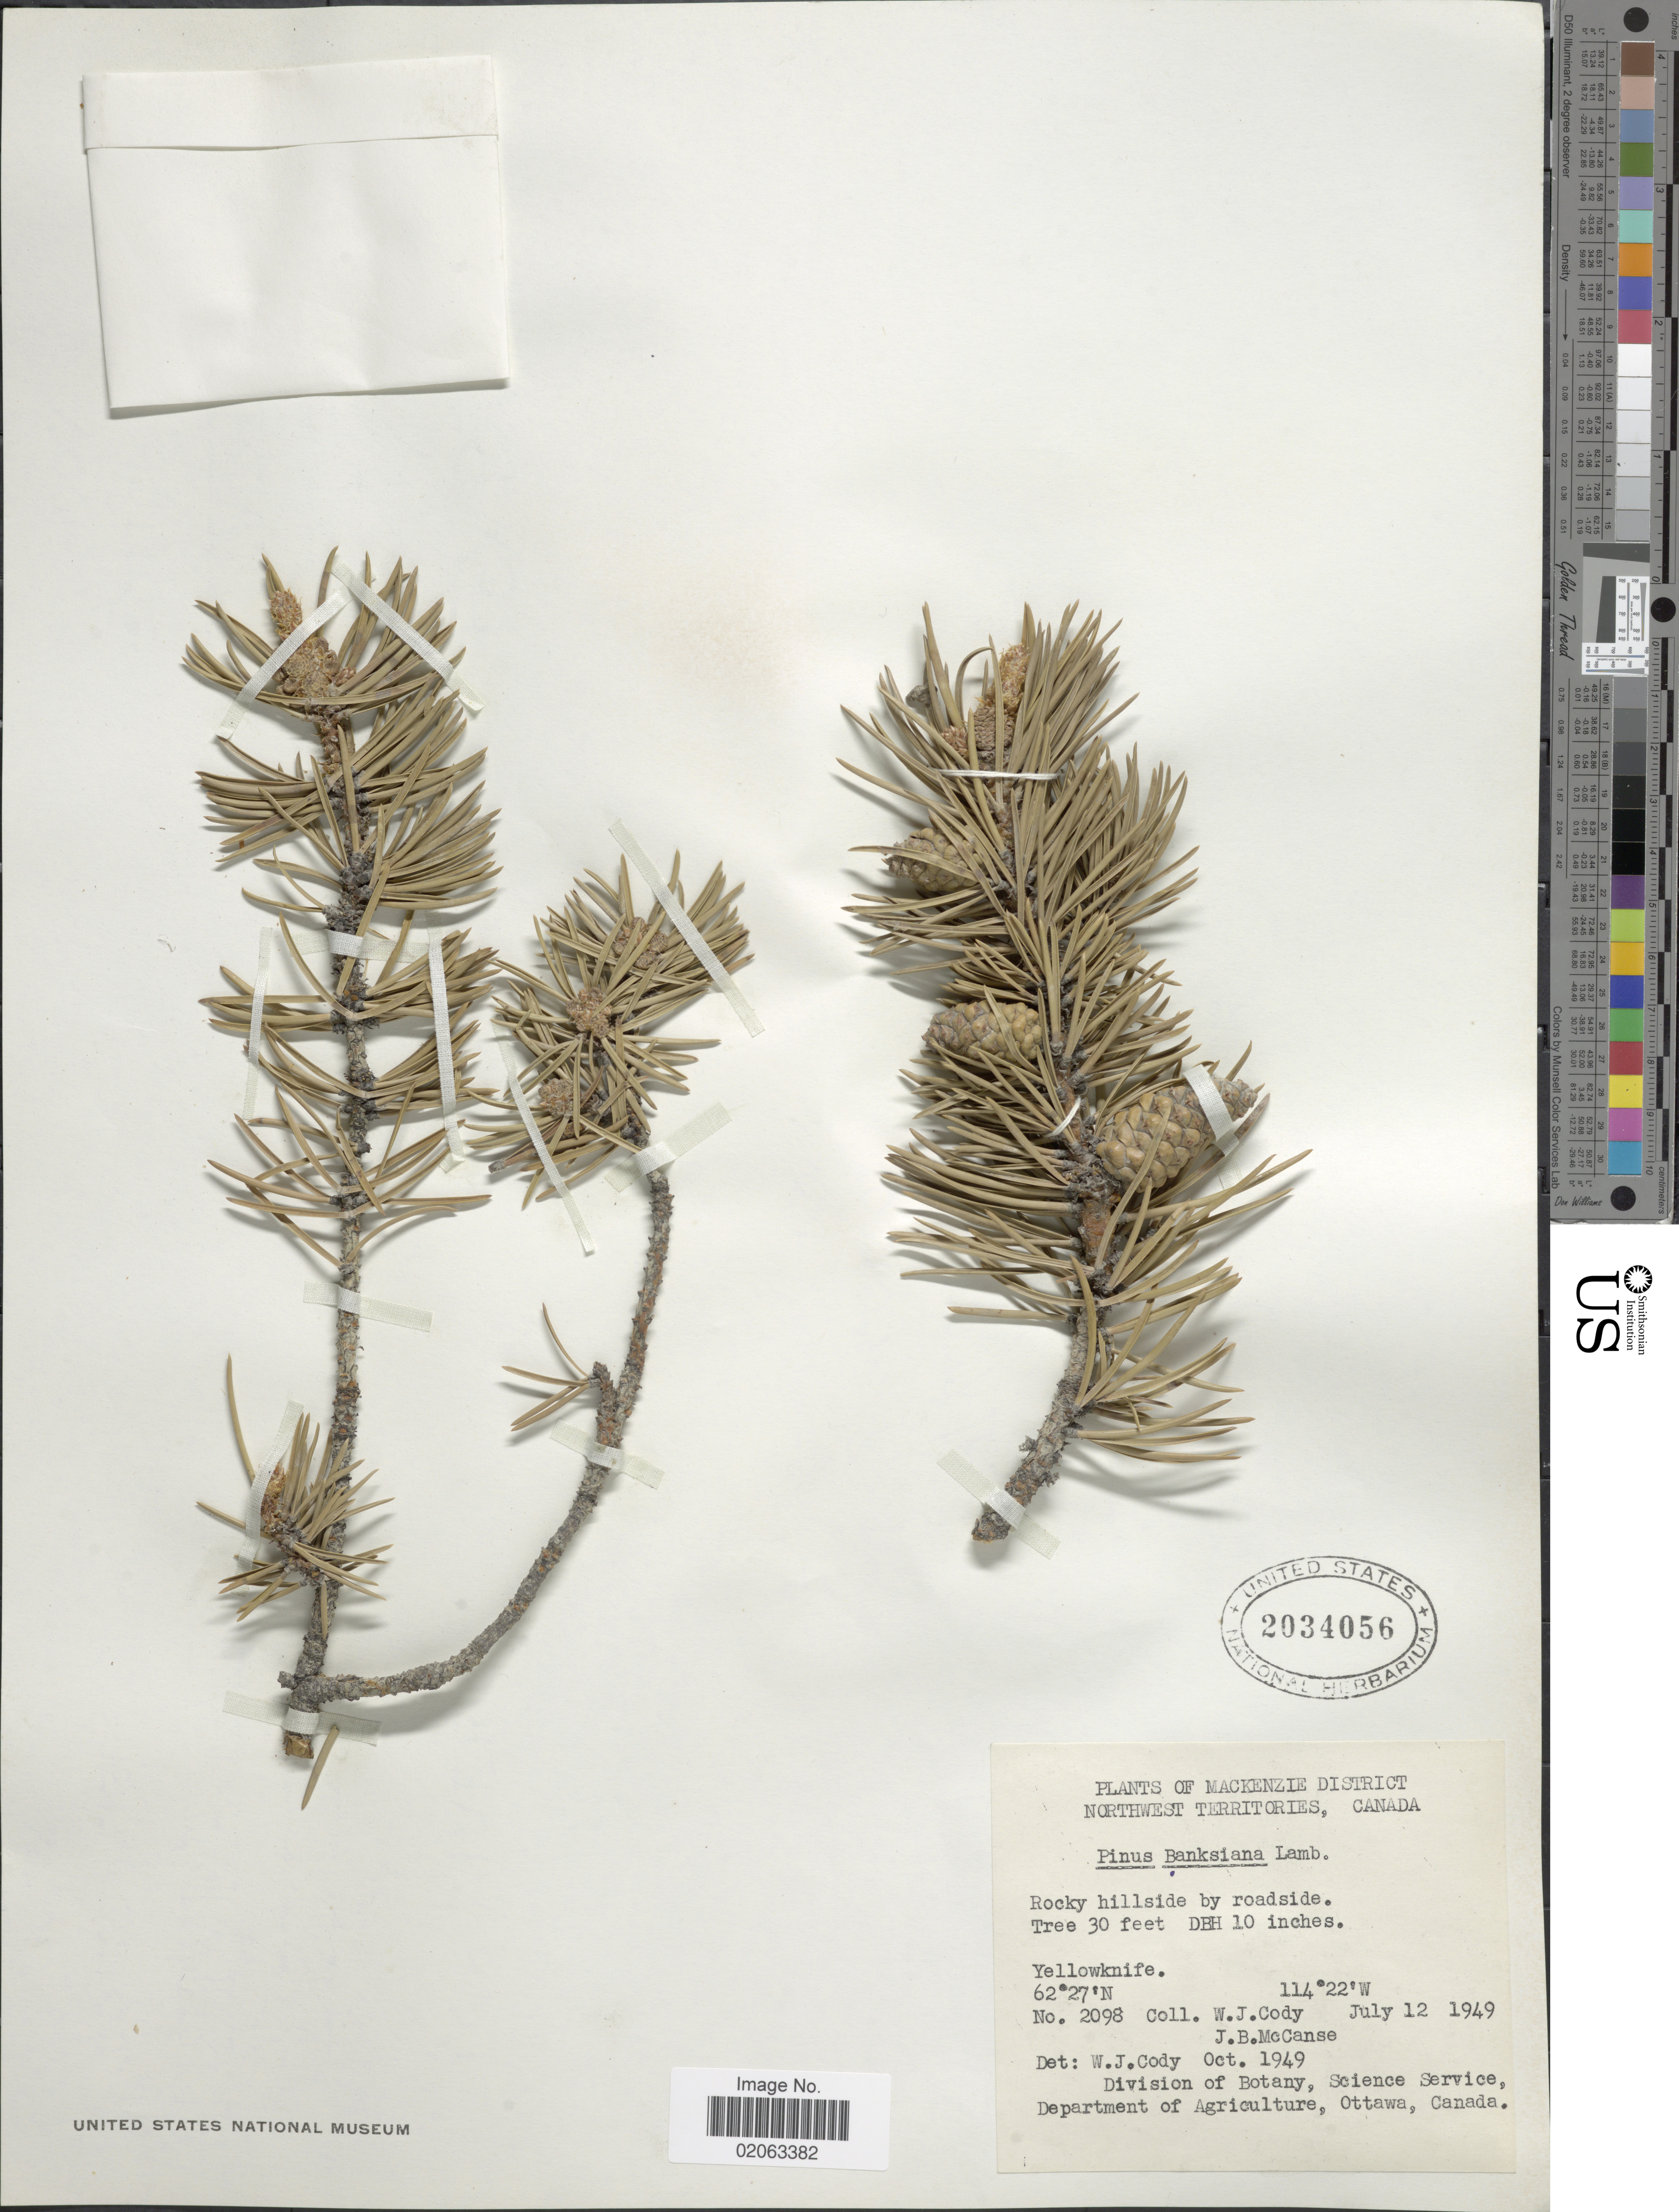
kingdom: Plantae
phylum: Tracheophyta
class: Pinopsida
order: Pinales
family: Pinaceae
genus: Pinus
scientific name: Pinus banksiana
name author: Lamb.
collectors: W. Cody & J. McCanse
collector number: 2098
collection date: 1949-07-12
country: Canada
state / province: Northwest Territories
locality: Mackenzie District, Rocky hillside by roadside, Yellowknife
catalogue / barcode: US 2034056